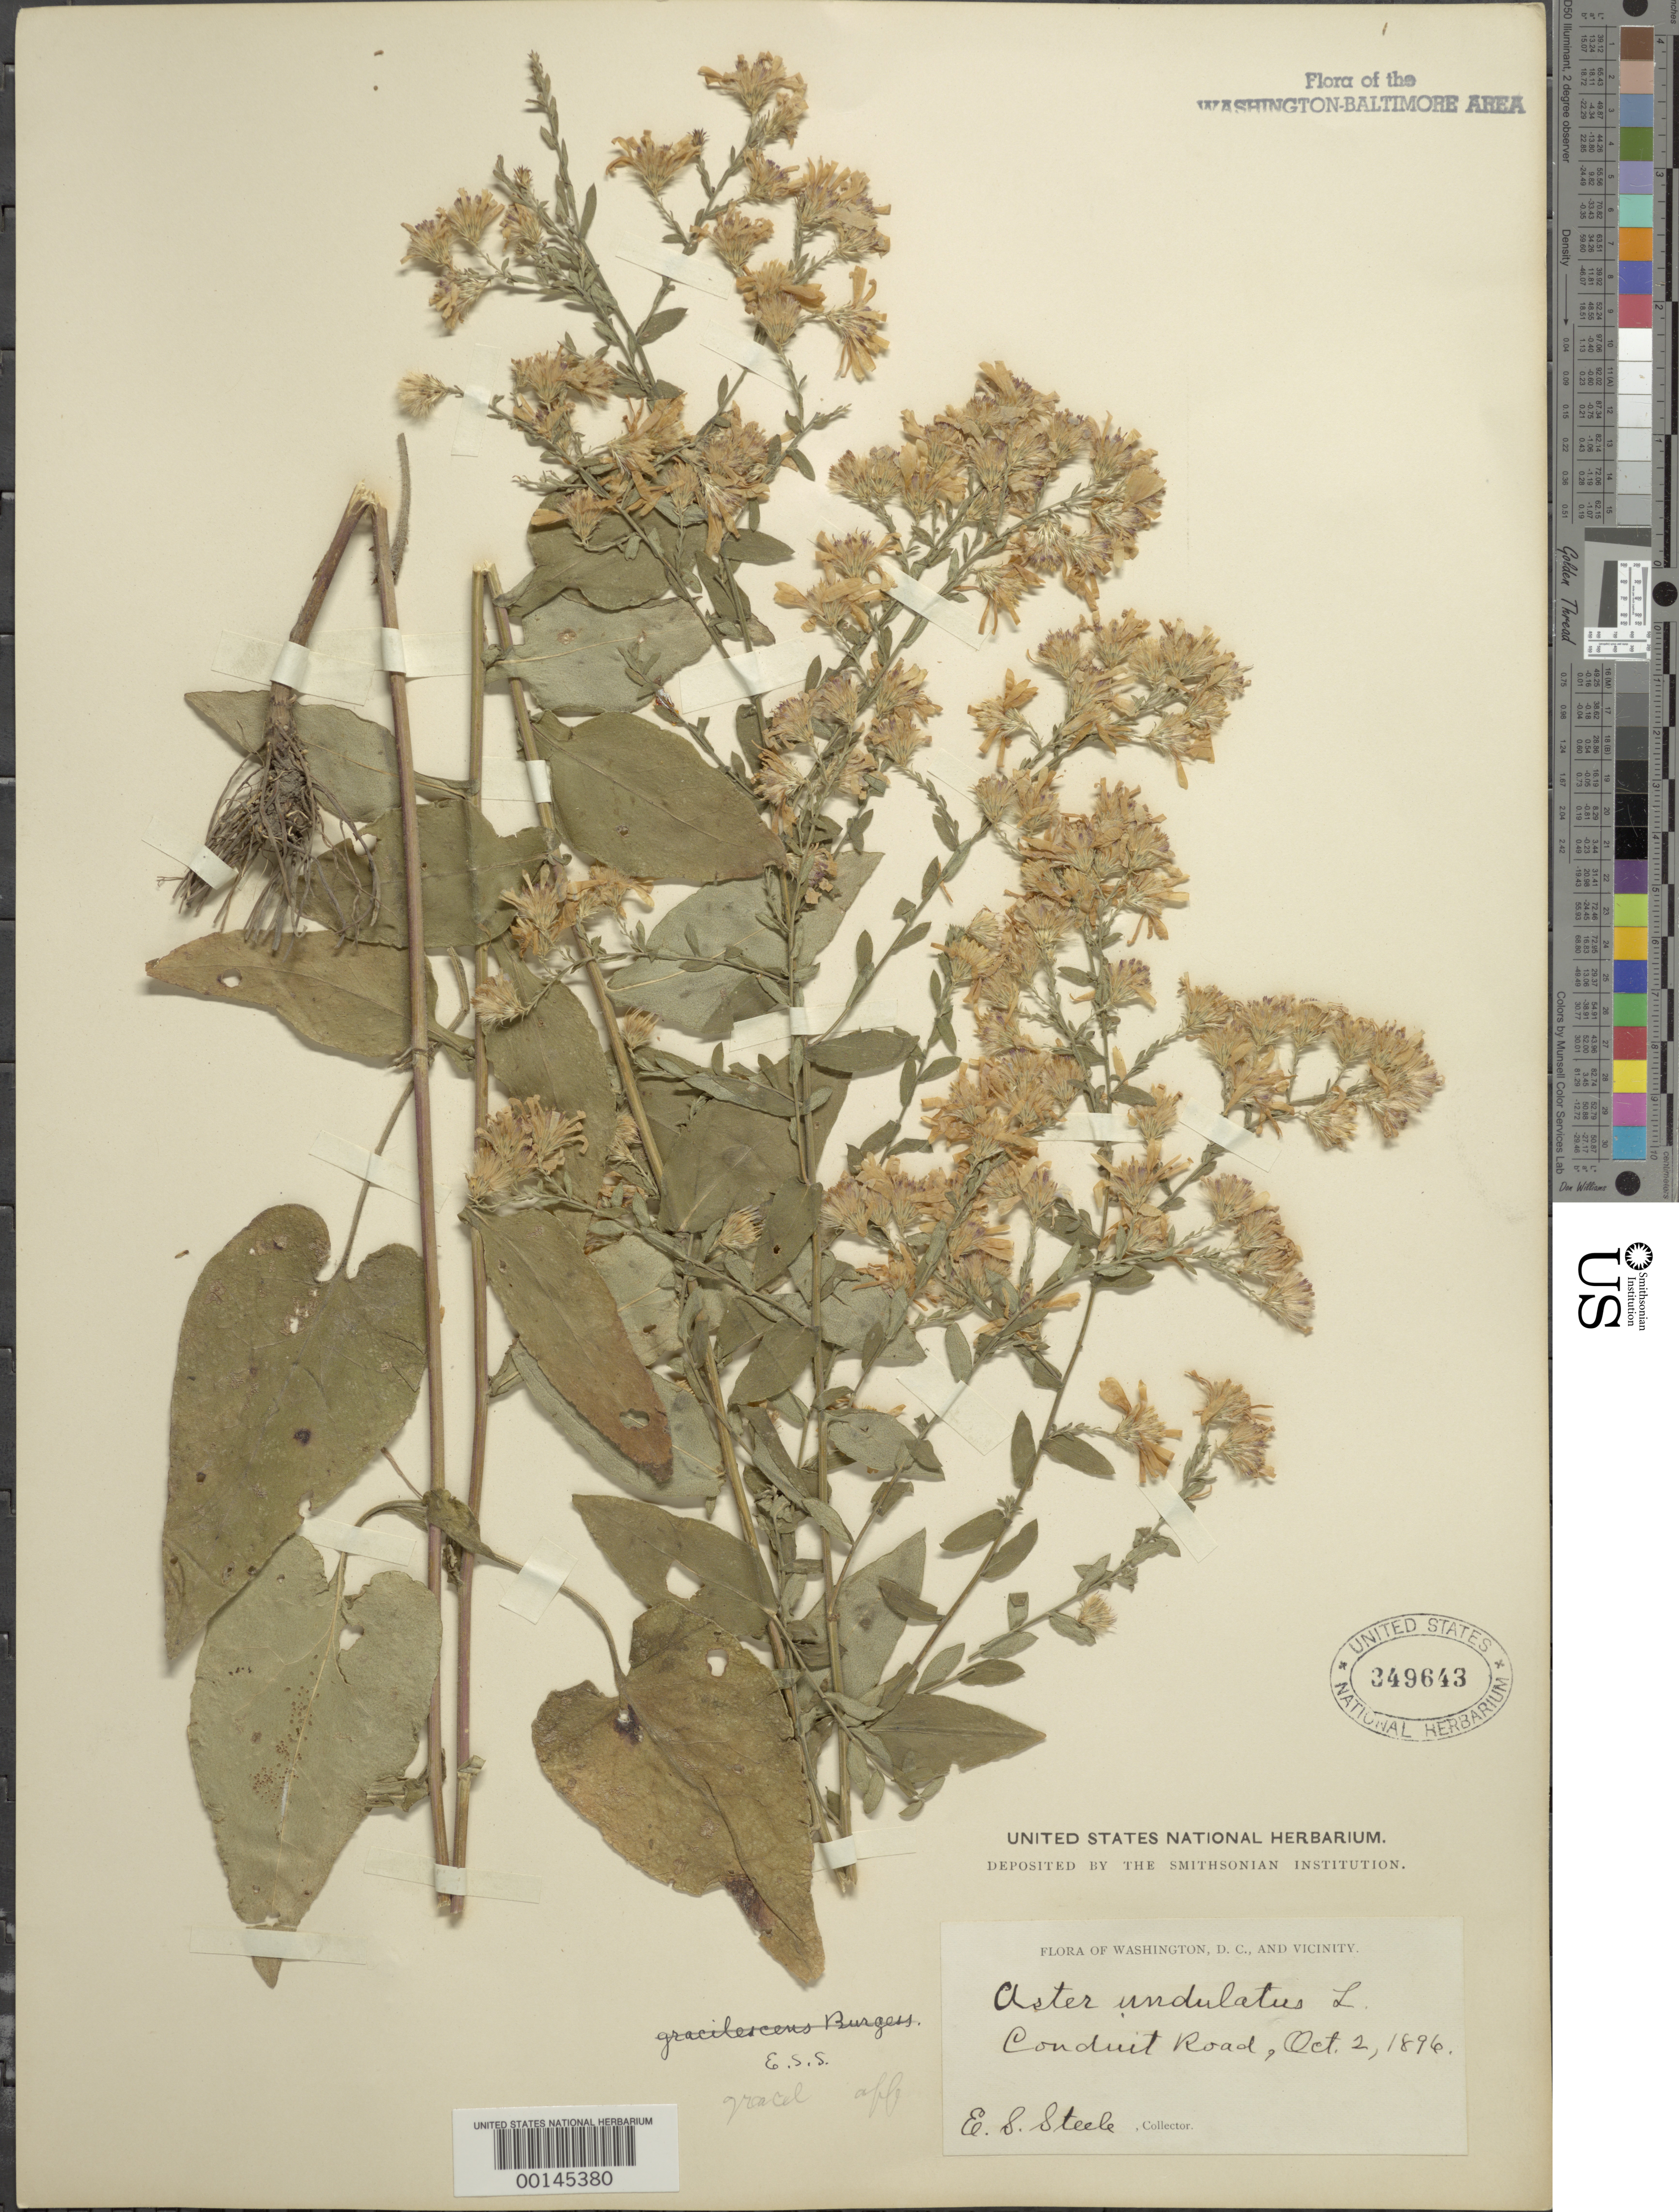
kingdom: Plantae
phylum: Tracheophyta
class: Magnoliopsida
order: Asterales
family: Asteraceae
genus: Symphyotrichum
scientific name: Symphyotrichum undulatum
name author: (L.) G.L. Nesom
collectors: E. Steele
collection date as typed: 02 Oct 1896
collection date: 1896-10-02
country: United States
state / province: District of Columbia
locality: Conduit Road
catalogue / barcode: US 349643